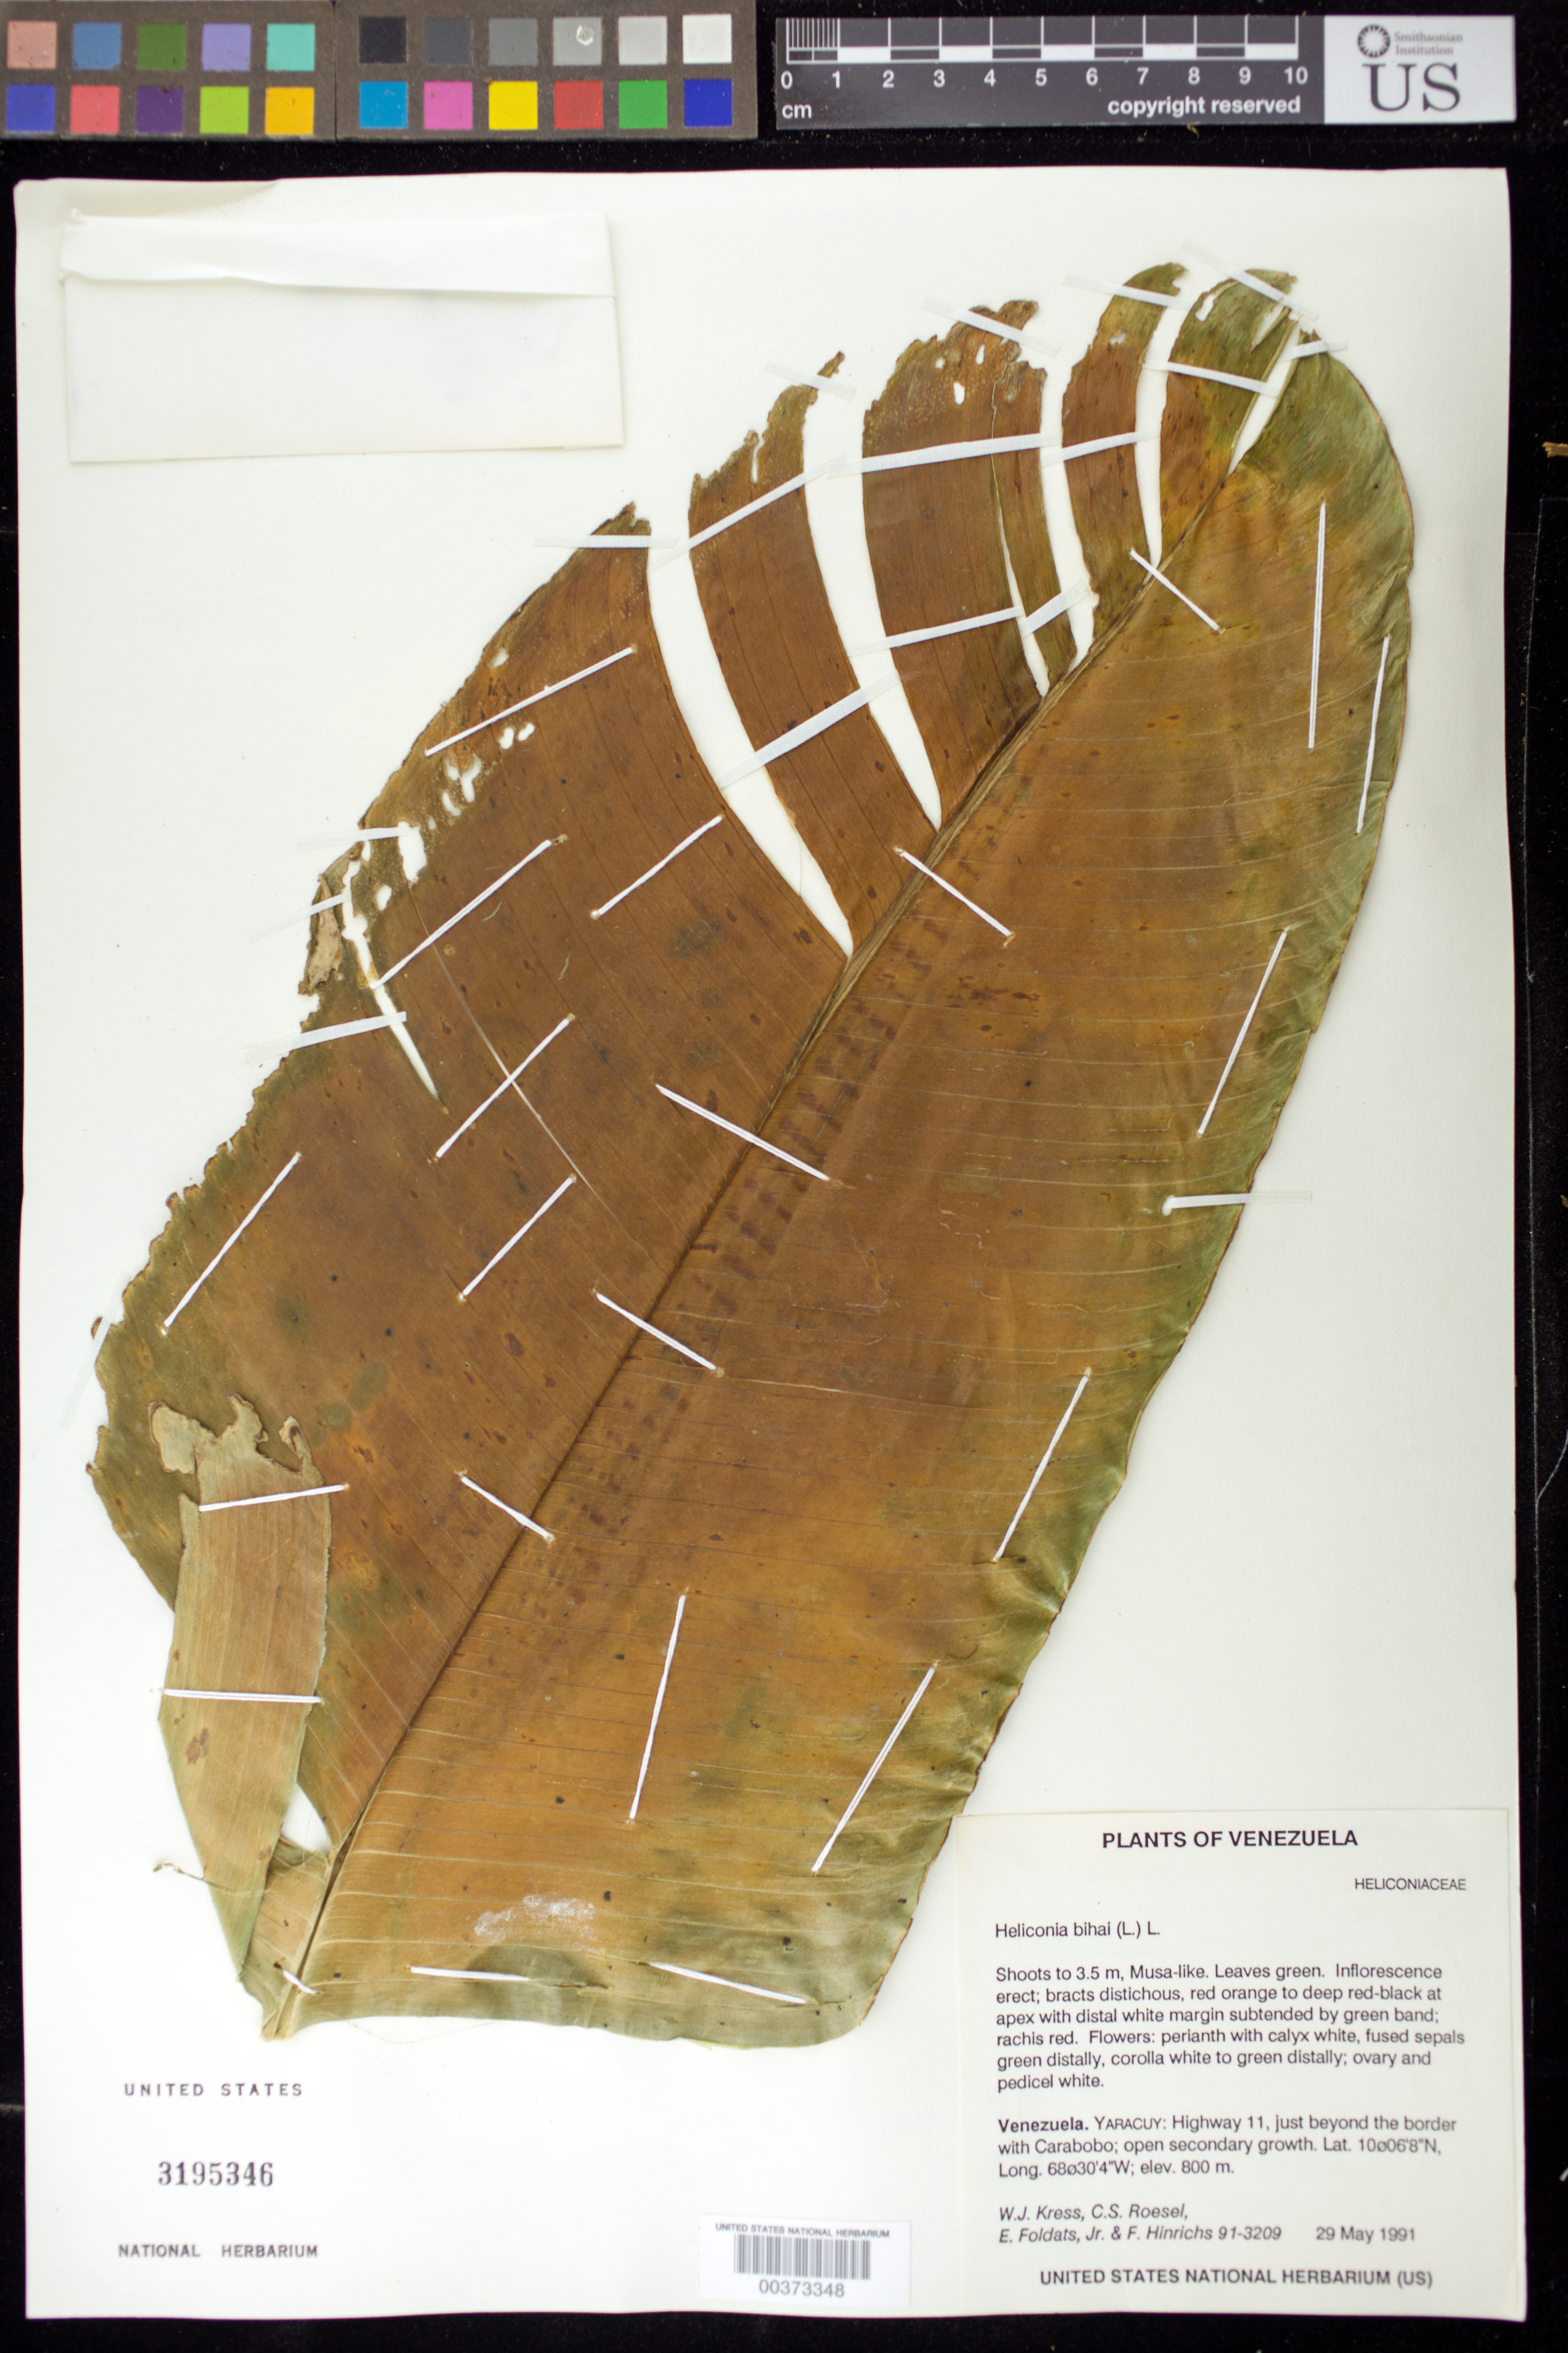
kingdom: Plantae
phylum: Tracheophyta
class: Liliopsida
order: Zingiberales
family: Heliconiaceae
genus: Heliconia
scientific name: Heliconia bihai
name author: (L.) L.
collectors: W. J. Kress, C. S. Roesel, E. Foldats & F. Hinrichs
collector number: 91-3209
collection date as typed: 29 May 1991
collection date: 1991-05-29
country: Venezuela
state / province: Yaracuy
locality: Hwy 11 just beyond the border with carabobo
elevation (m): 800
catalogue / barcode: US 3195346